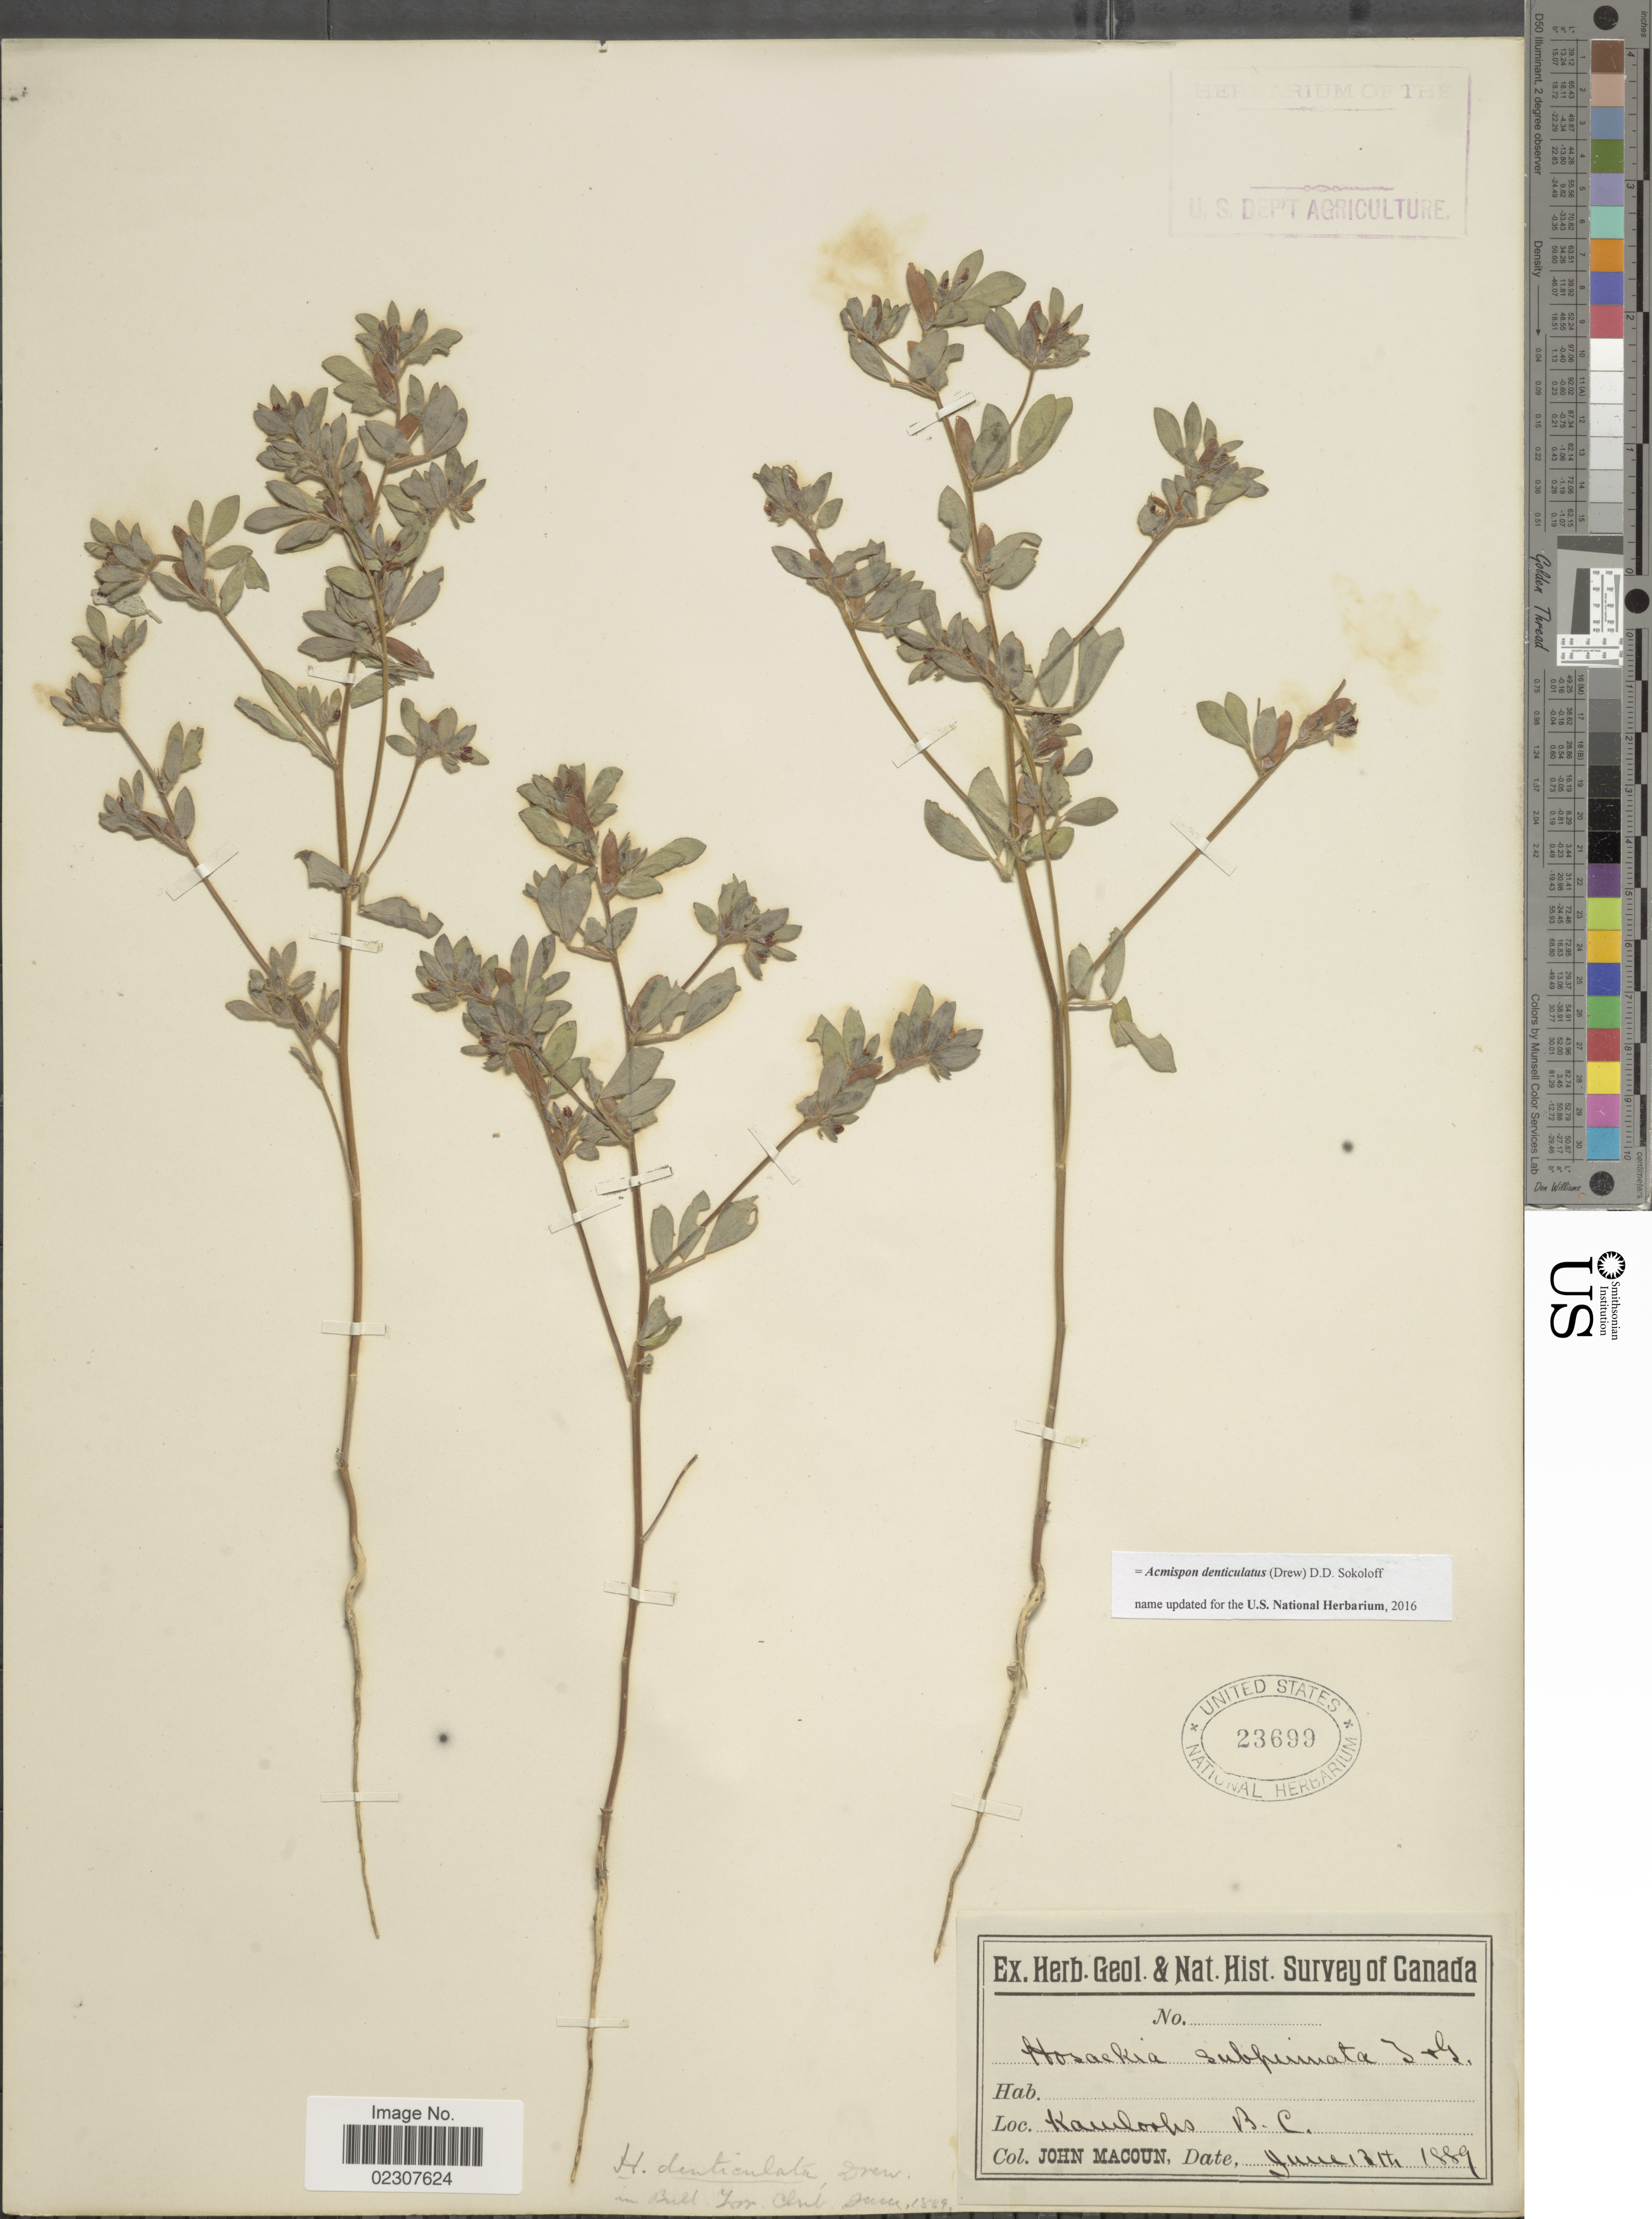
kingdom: Plantae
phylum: Tracheophyta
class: Magnoliopsida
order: Fabales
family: Fabaceae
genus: Acmispon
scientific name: Acmispon denticulatus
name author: (Drew) D.D. Sokoloff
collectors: J. Macoun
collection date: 1889-06-13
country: Canada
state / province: British Columbia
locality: Kamloops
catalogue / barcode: US 23699